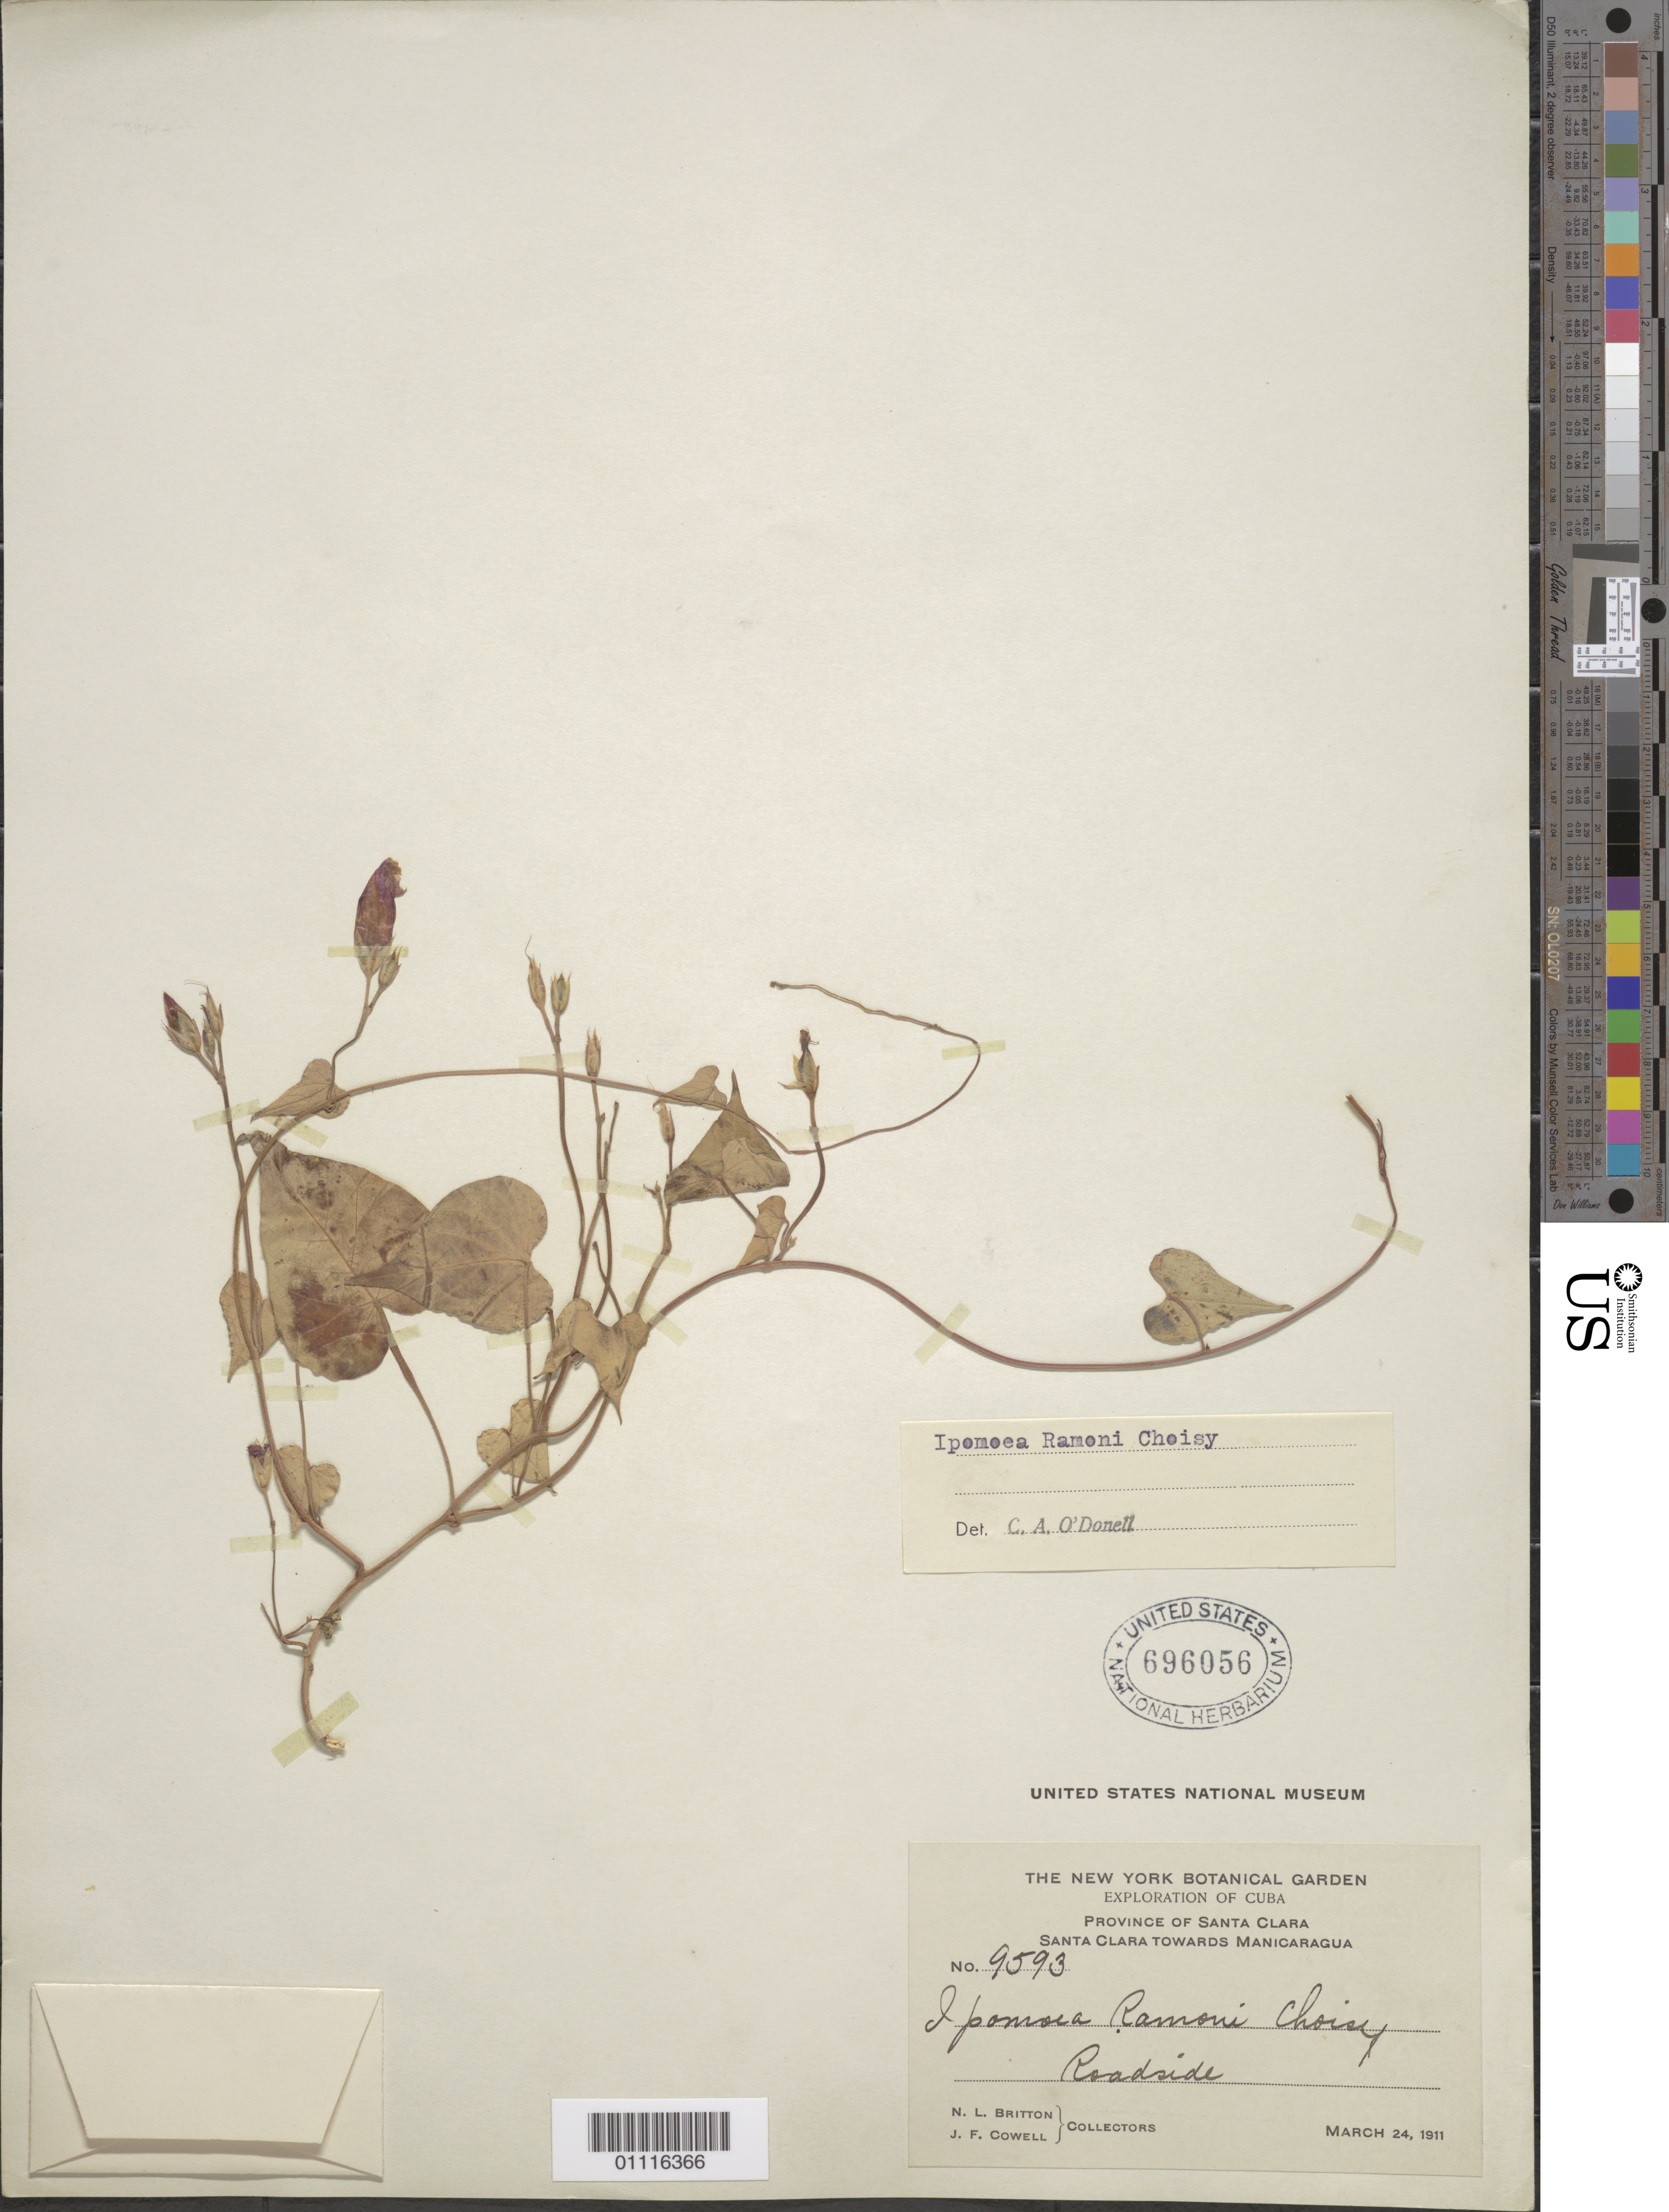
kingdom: Plantae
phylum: Tracheophyta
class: Magnoliopsida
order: Solanales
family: Convolvulaceae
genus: Ipomoea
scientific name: Ipomoea trifida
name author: (Kunth) G. Don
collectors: N. Britton & J. F. Cowell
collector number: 9593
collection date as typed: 24 Mar 1911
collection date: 1911-03-24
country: Cuba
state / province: Villa Clara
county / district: Santa Clara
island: Cuba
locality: Santa Clara towards Manicaragua Roadside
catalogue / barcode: US 696056